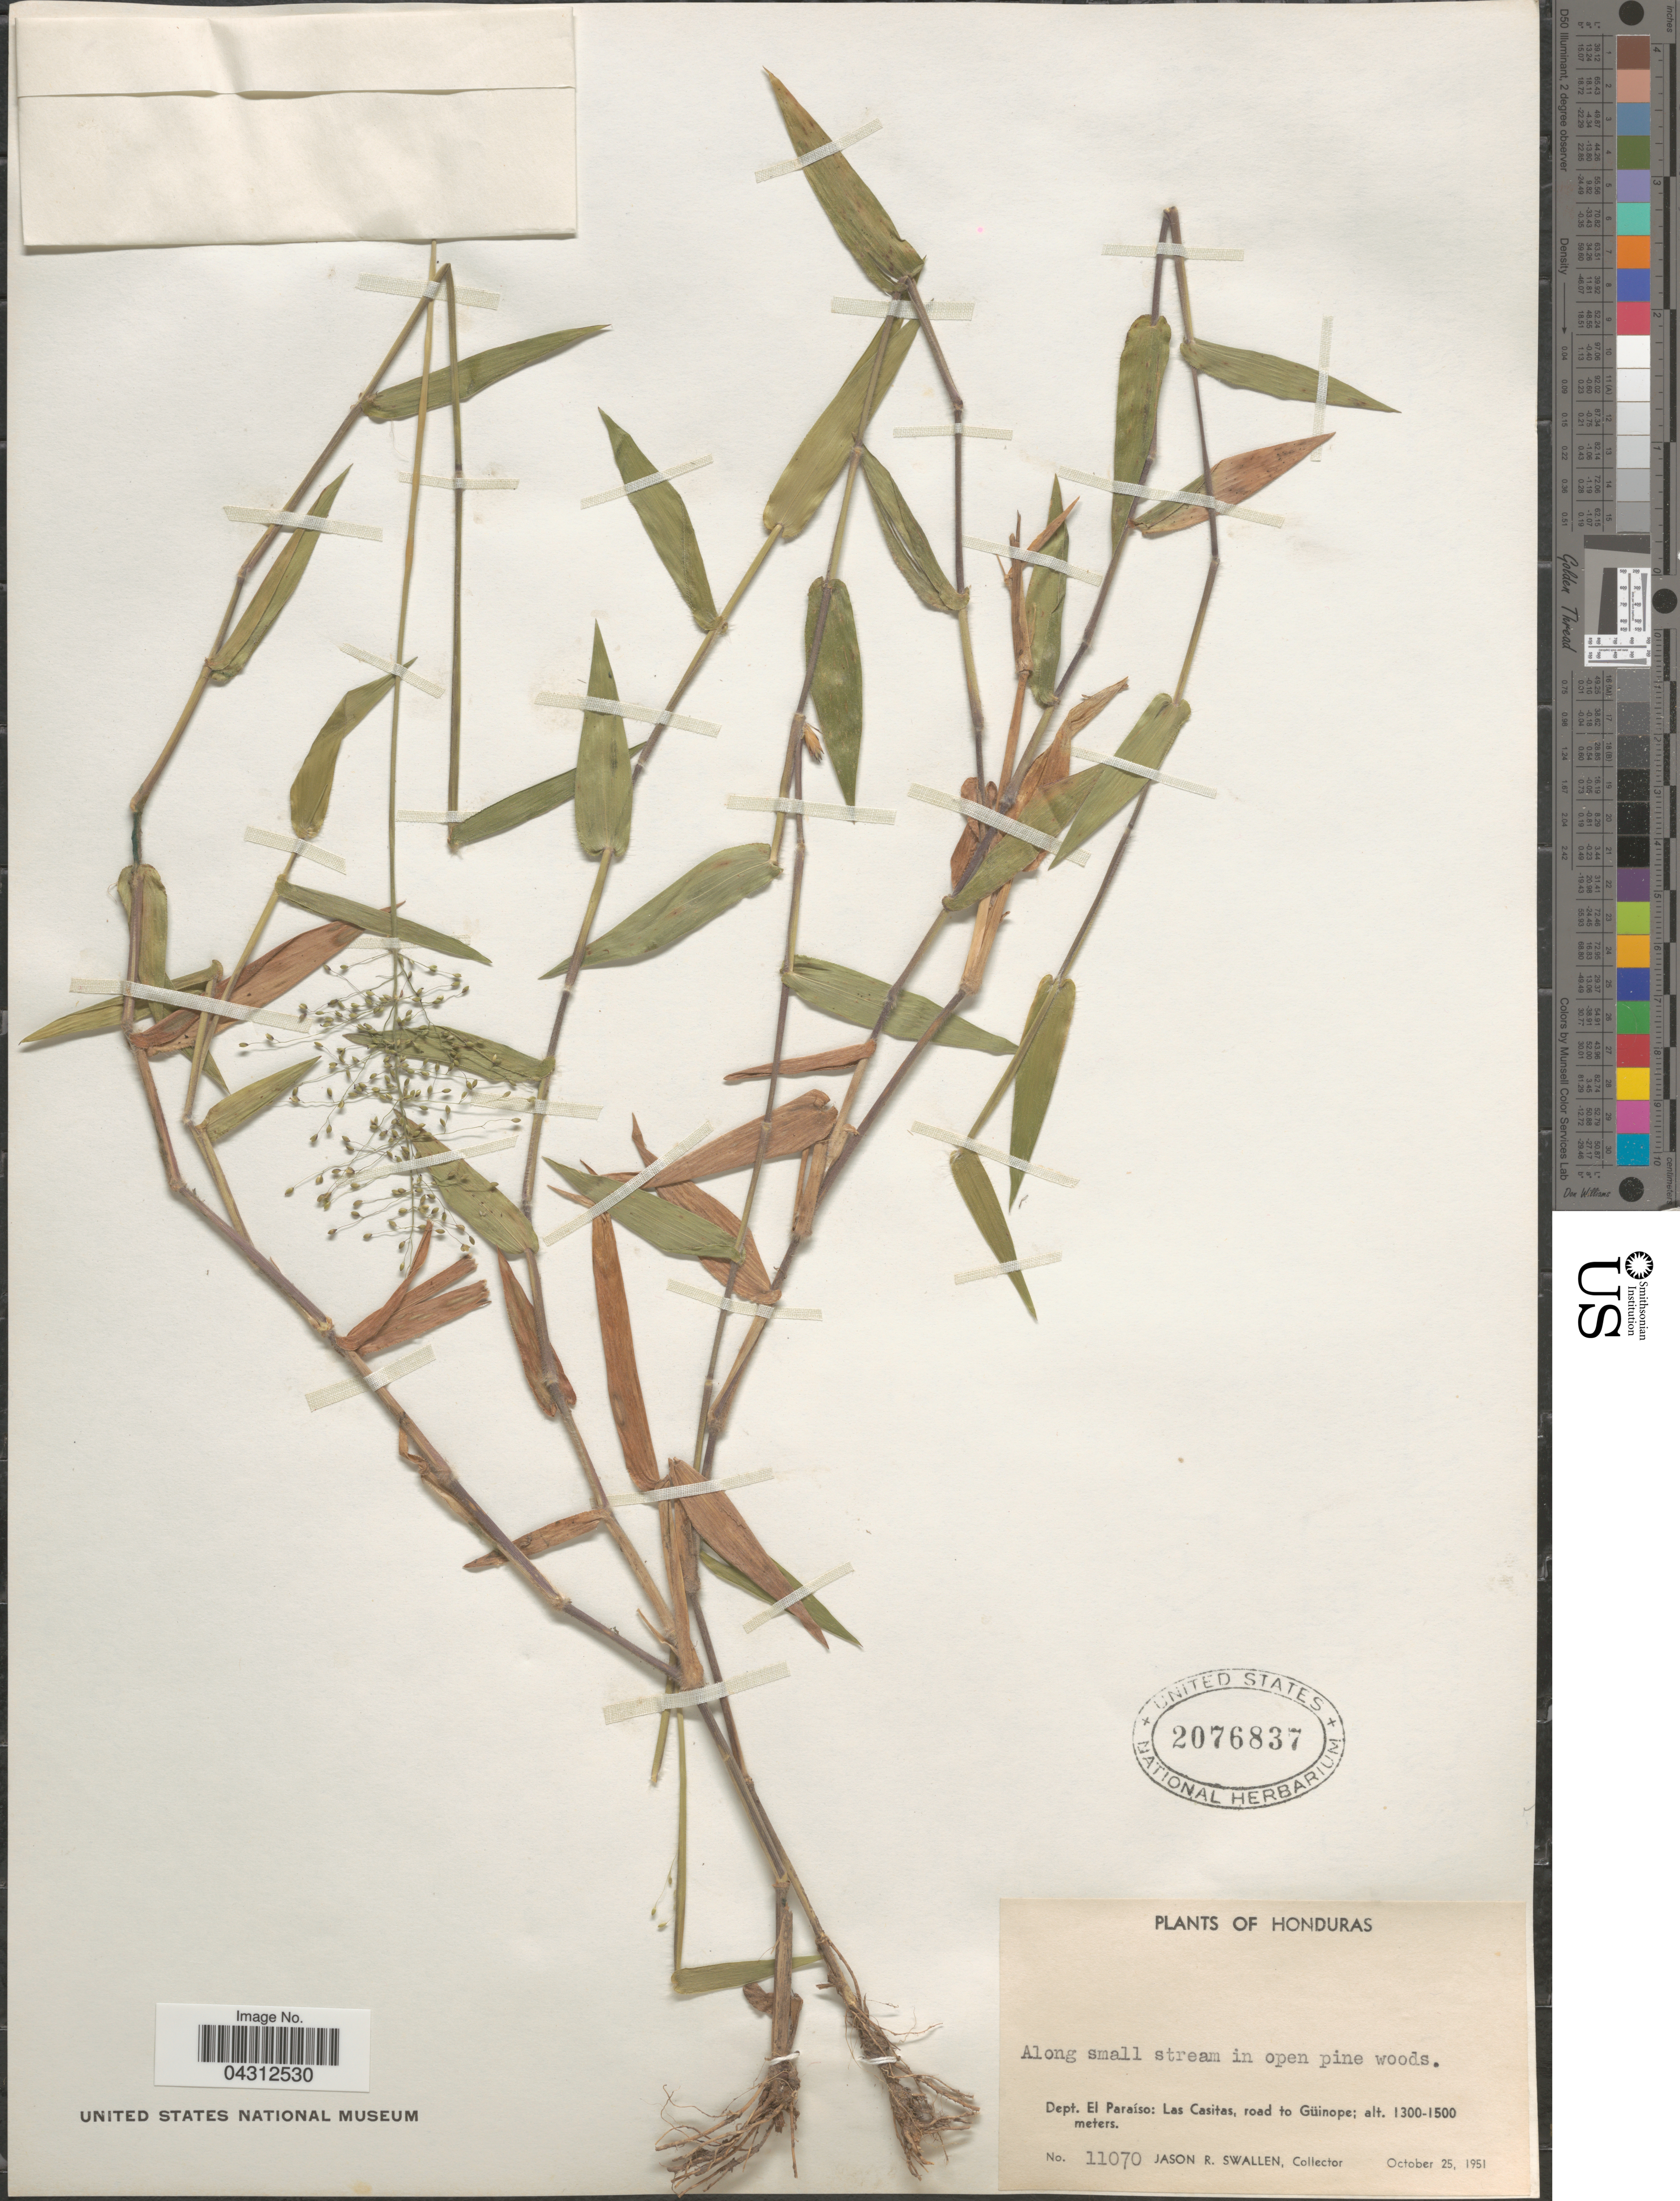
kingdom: Plantae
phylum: Tracheophyta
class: Liliopsida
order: Poales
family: Poaceae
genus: Panicum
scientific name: Panicum sp.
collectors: J. R. Swallen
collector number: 11070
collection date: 1951-10-25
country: Honduras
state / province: El Paraiso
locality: Along small stream in open pine woods. Dept. El Paraíso: Las Casitas, road to Güinope.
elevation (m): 1300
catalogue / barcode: US 2076837